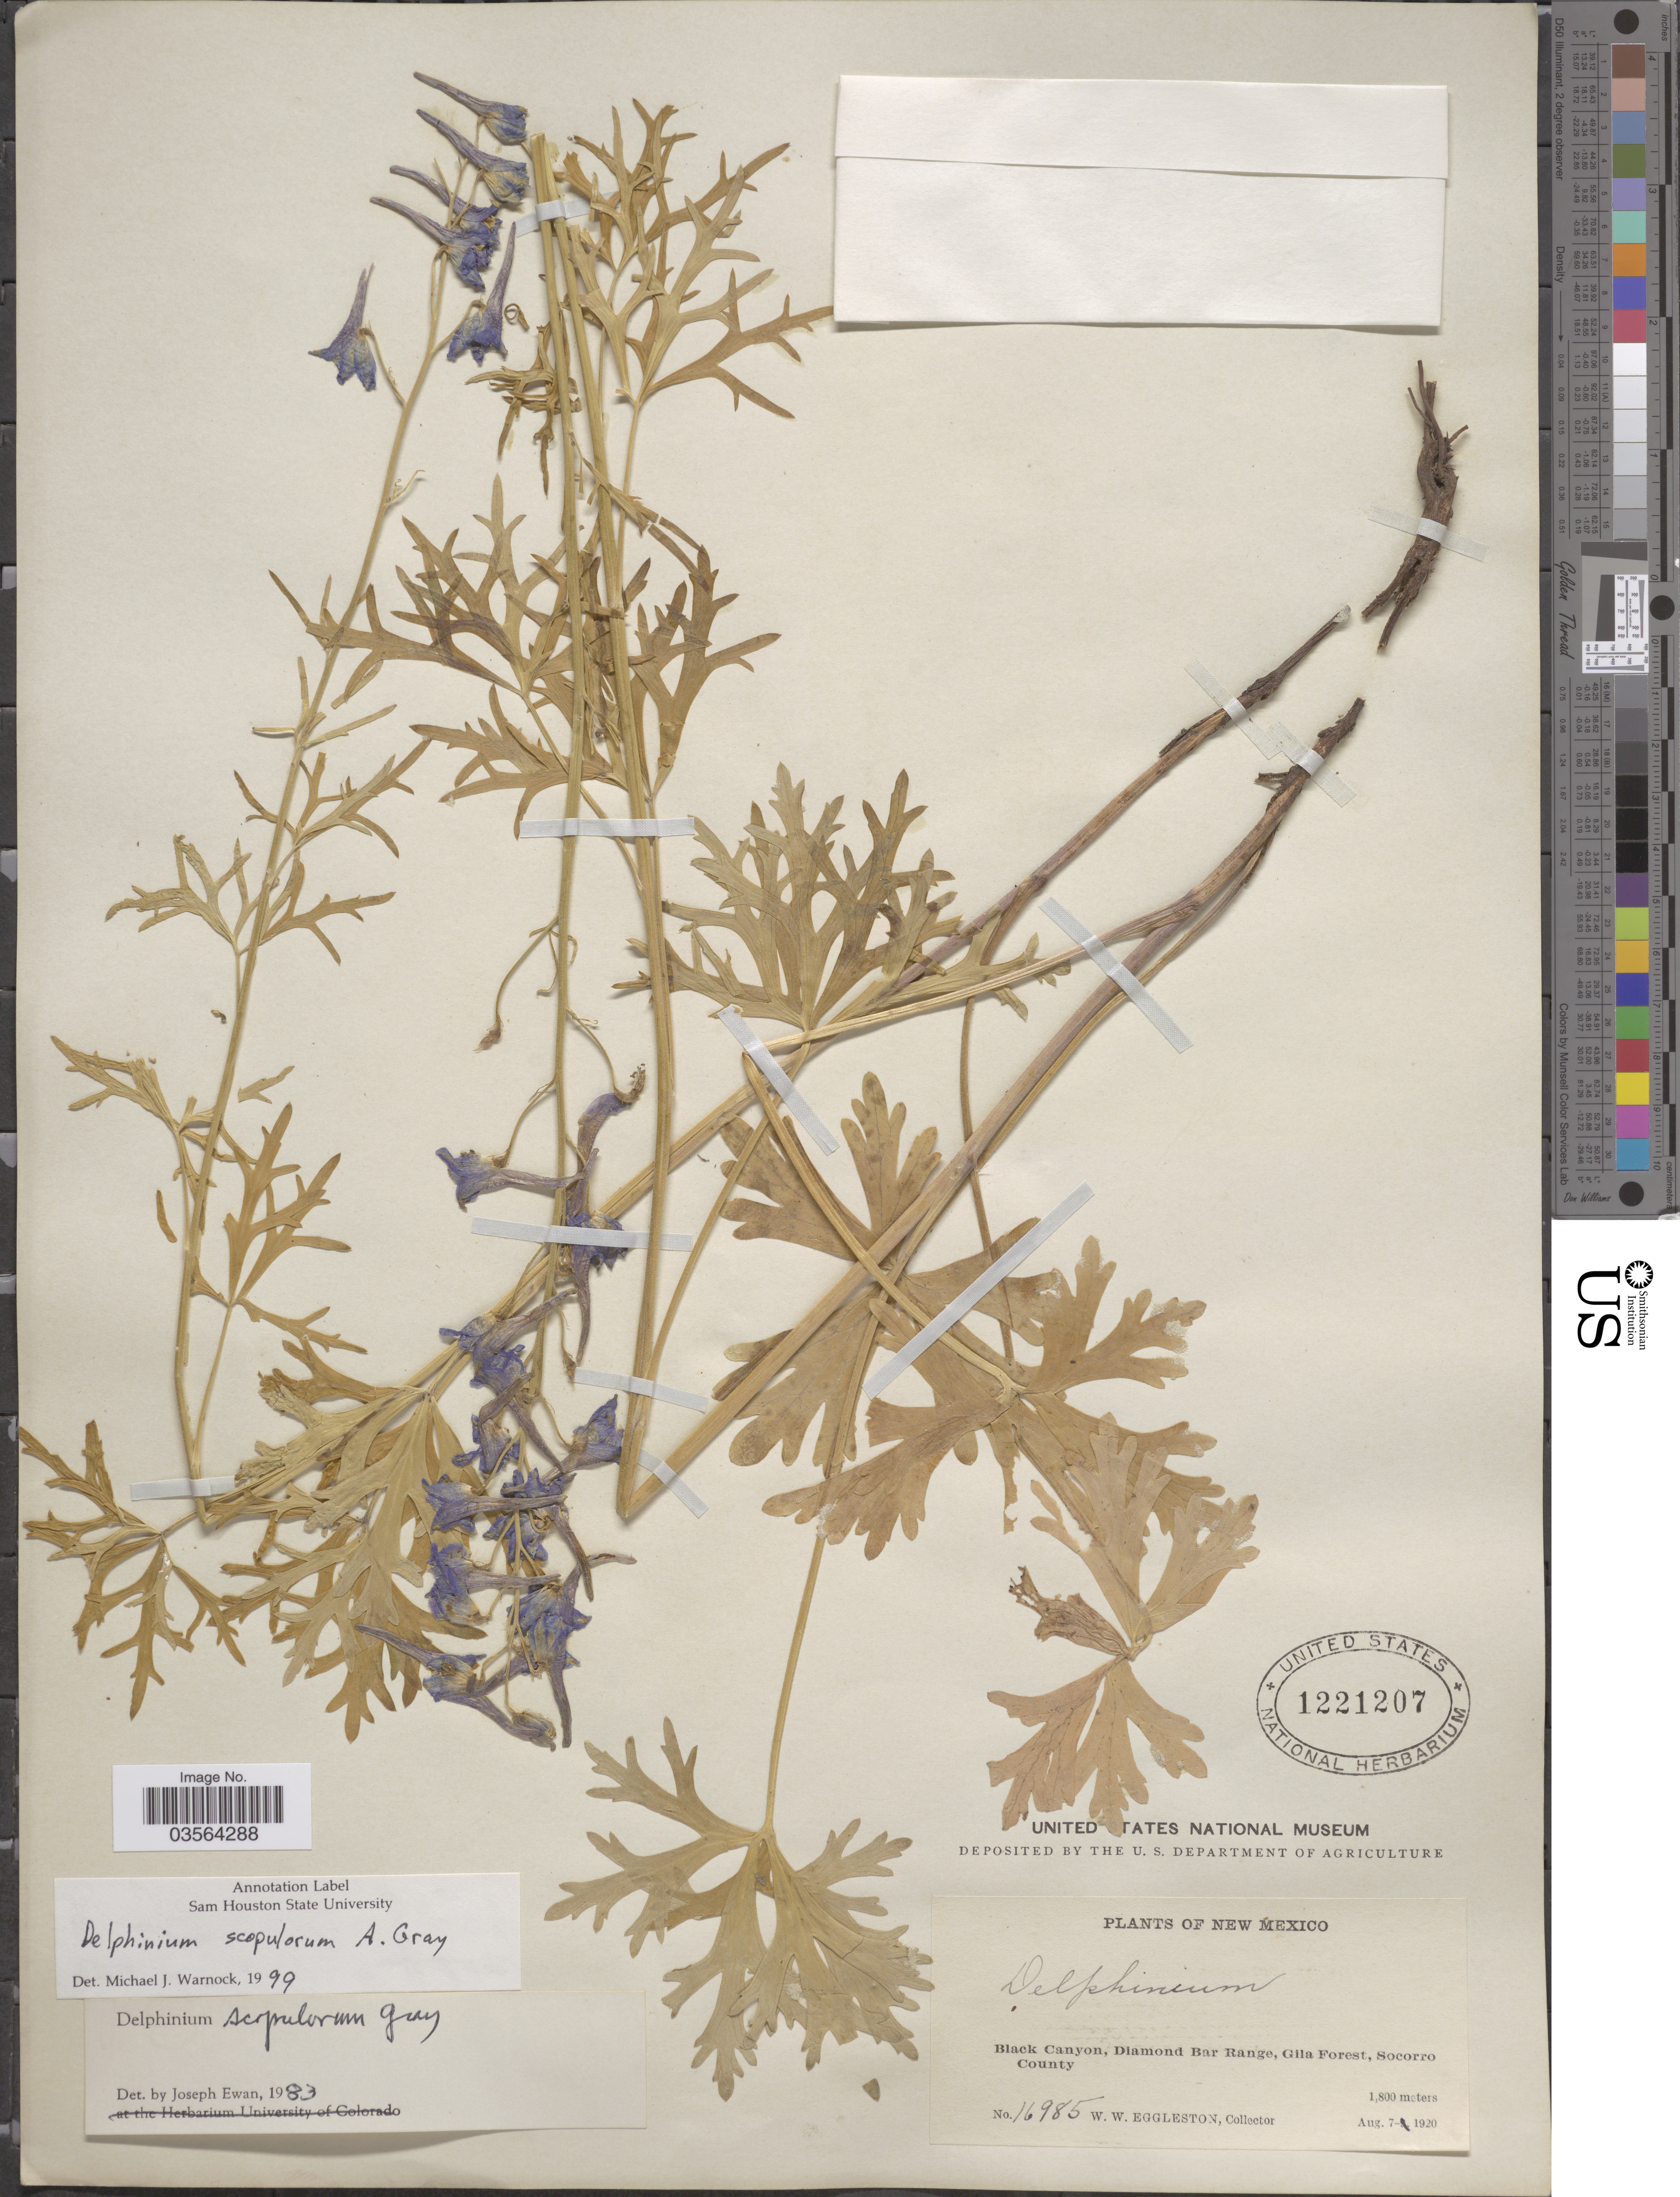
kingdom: Plantae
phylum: Tracheophyta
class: Magnoliopsida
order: Ranunculales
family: Ranunculaceae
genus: Delphinium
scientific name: Delphinium scopulorum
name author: A. Gray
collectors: W. W. Eggleston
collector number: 16985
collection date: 1920-08-07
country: United States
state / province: New Mexico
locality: Black Canyon, Diamond Bar Range, Gila Forest, Socorro County.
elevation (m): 1800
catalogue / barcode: US 1221207